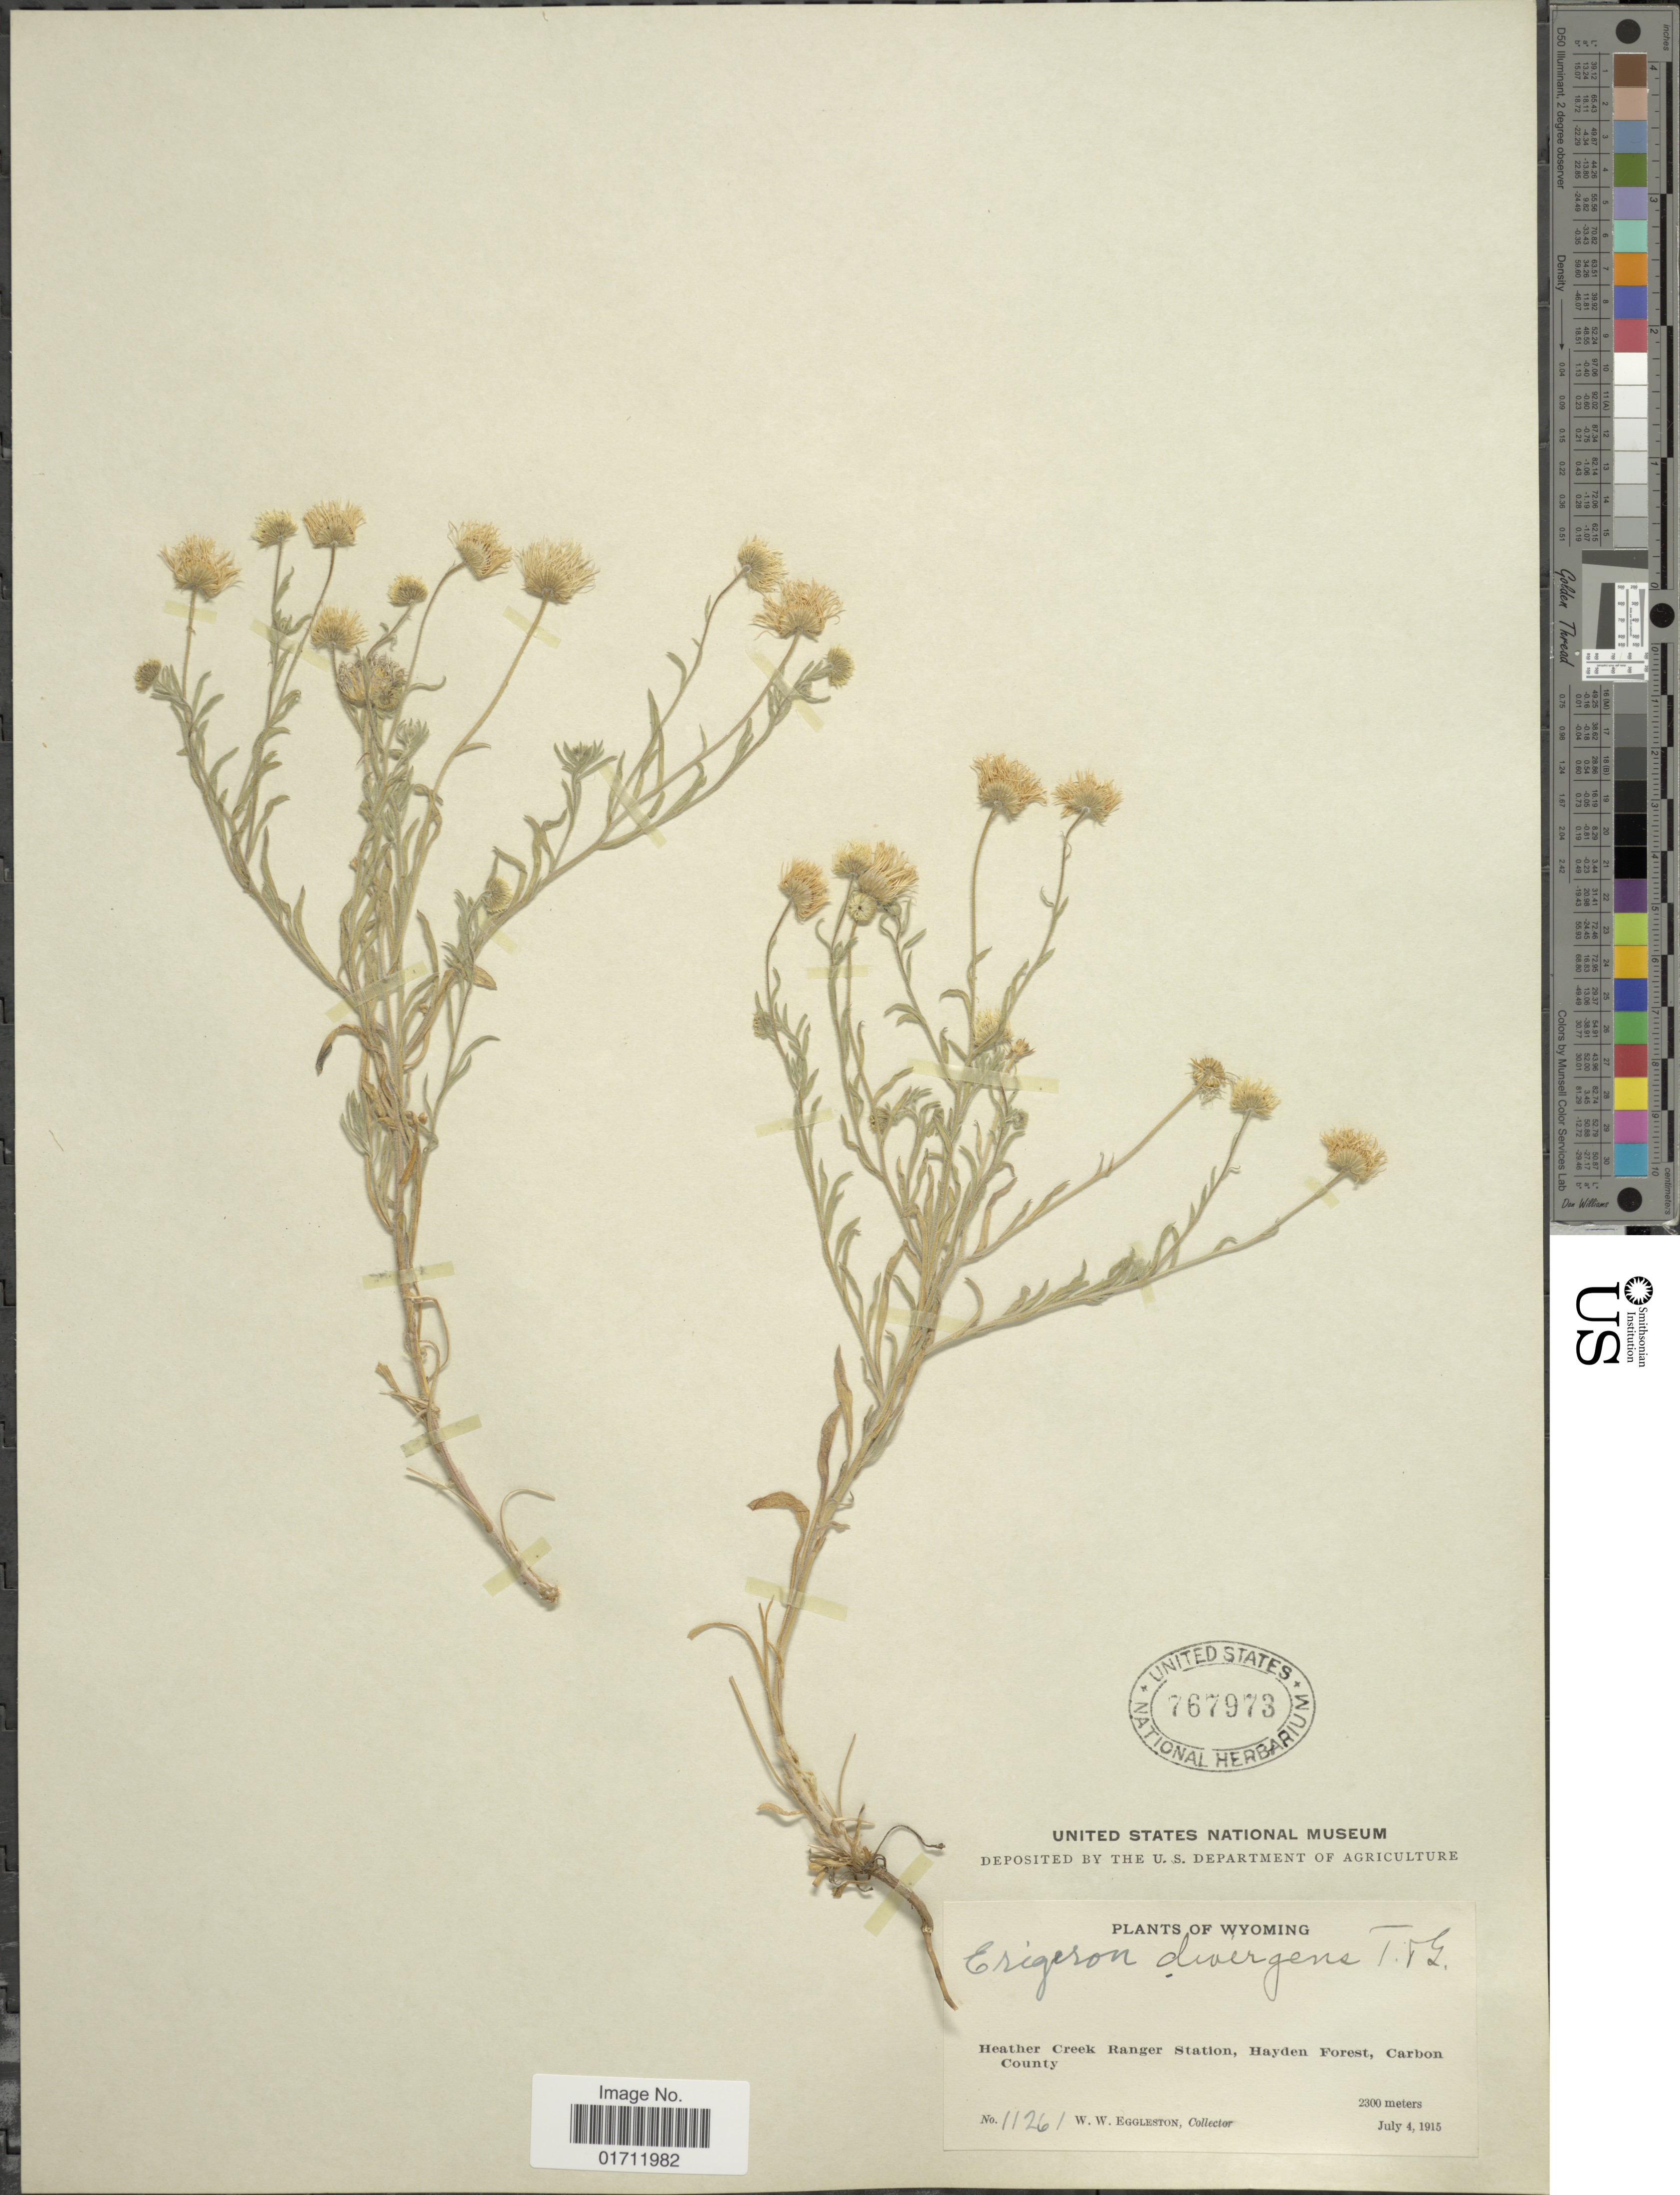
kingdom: Plantae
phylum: Tracheophyta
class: Magnoliopsida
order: Asterales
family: Asteraceae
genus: Erigeron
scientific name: Erigeron divergens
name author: Torr. & A. Gray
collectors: W. W. Eggleston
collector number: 11261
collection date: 1915-07-04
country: United States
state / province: Wyoming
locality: Heather Creek Ranger Station, Hayden Forest, Carbon County.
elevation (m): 2300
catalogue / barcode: US 767973